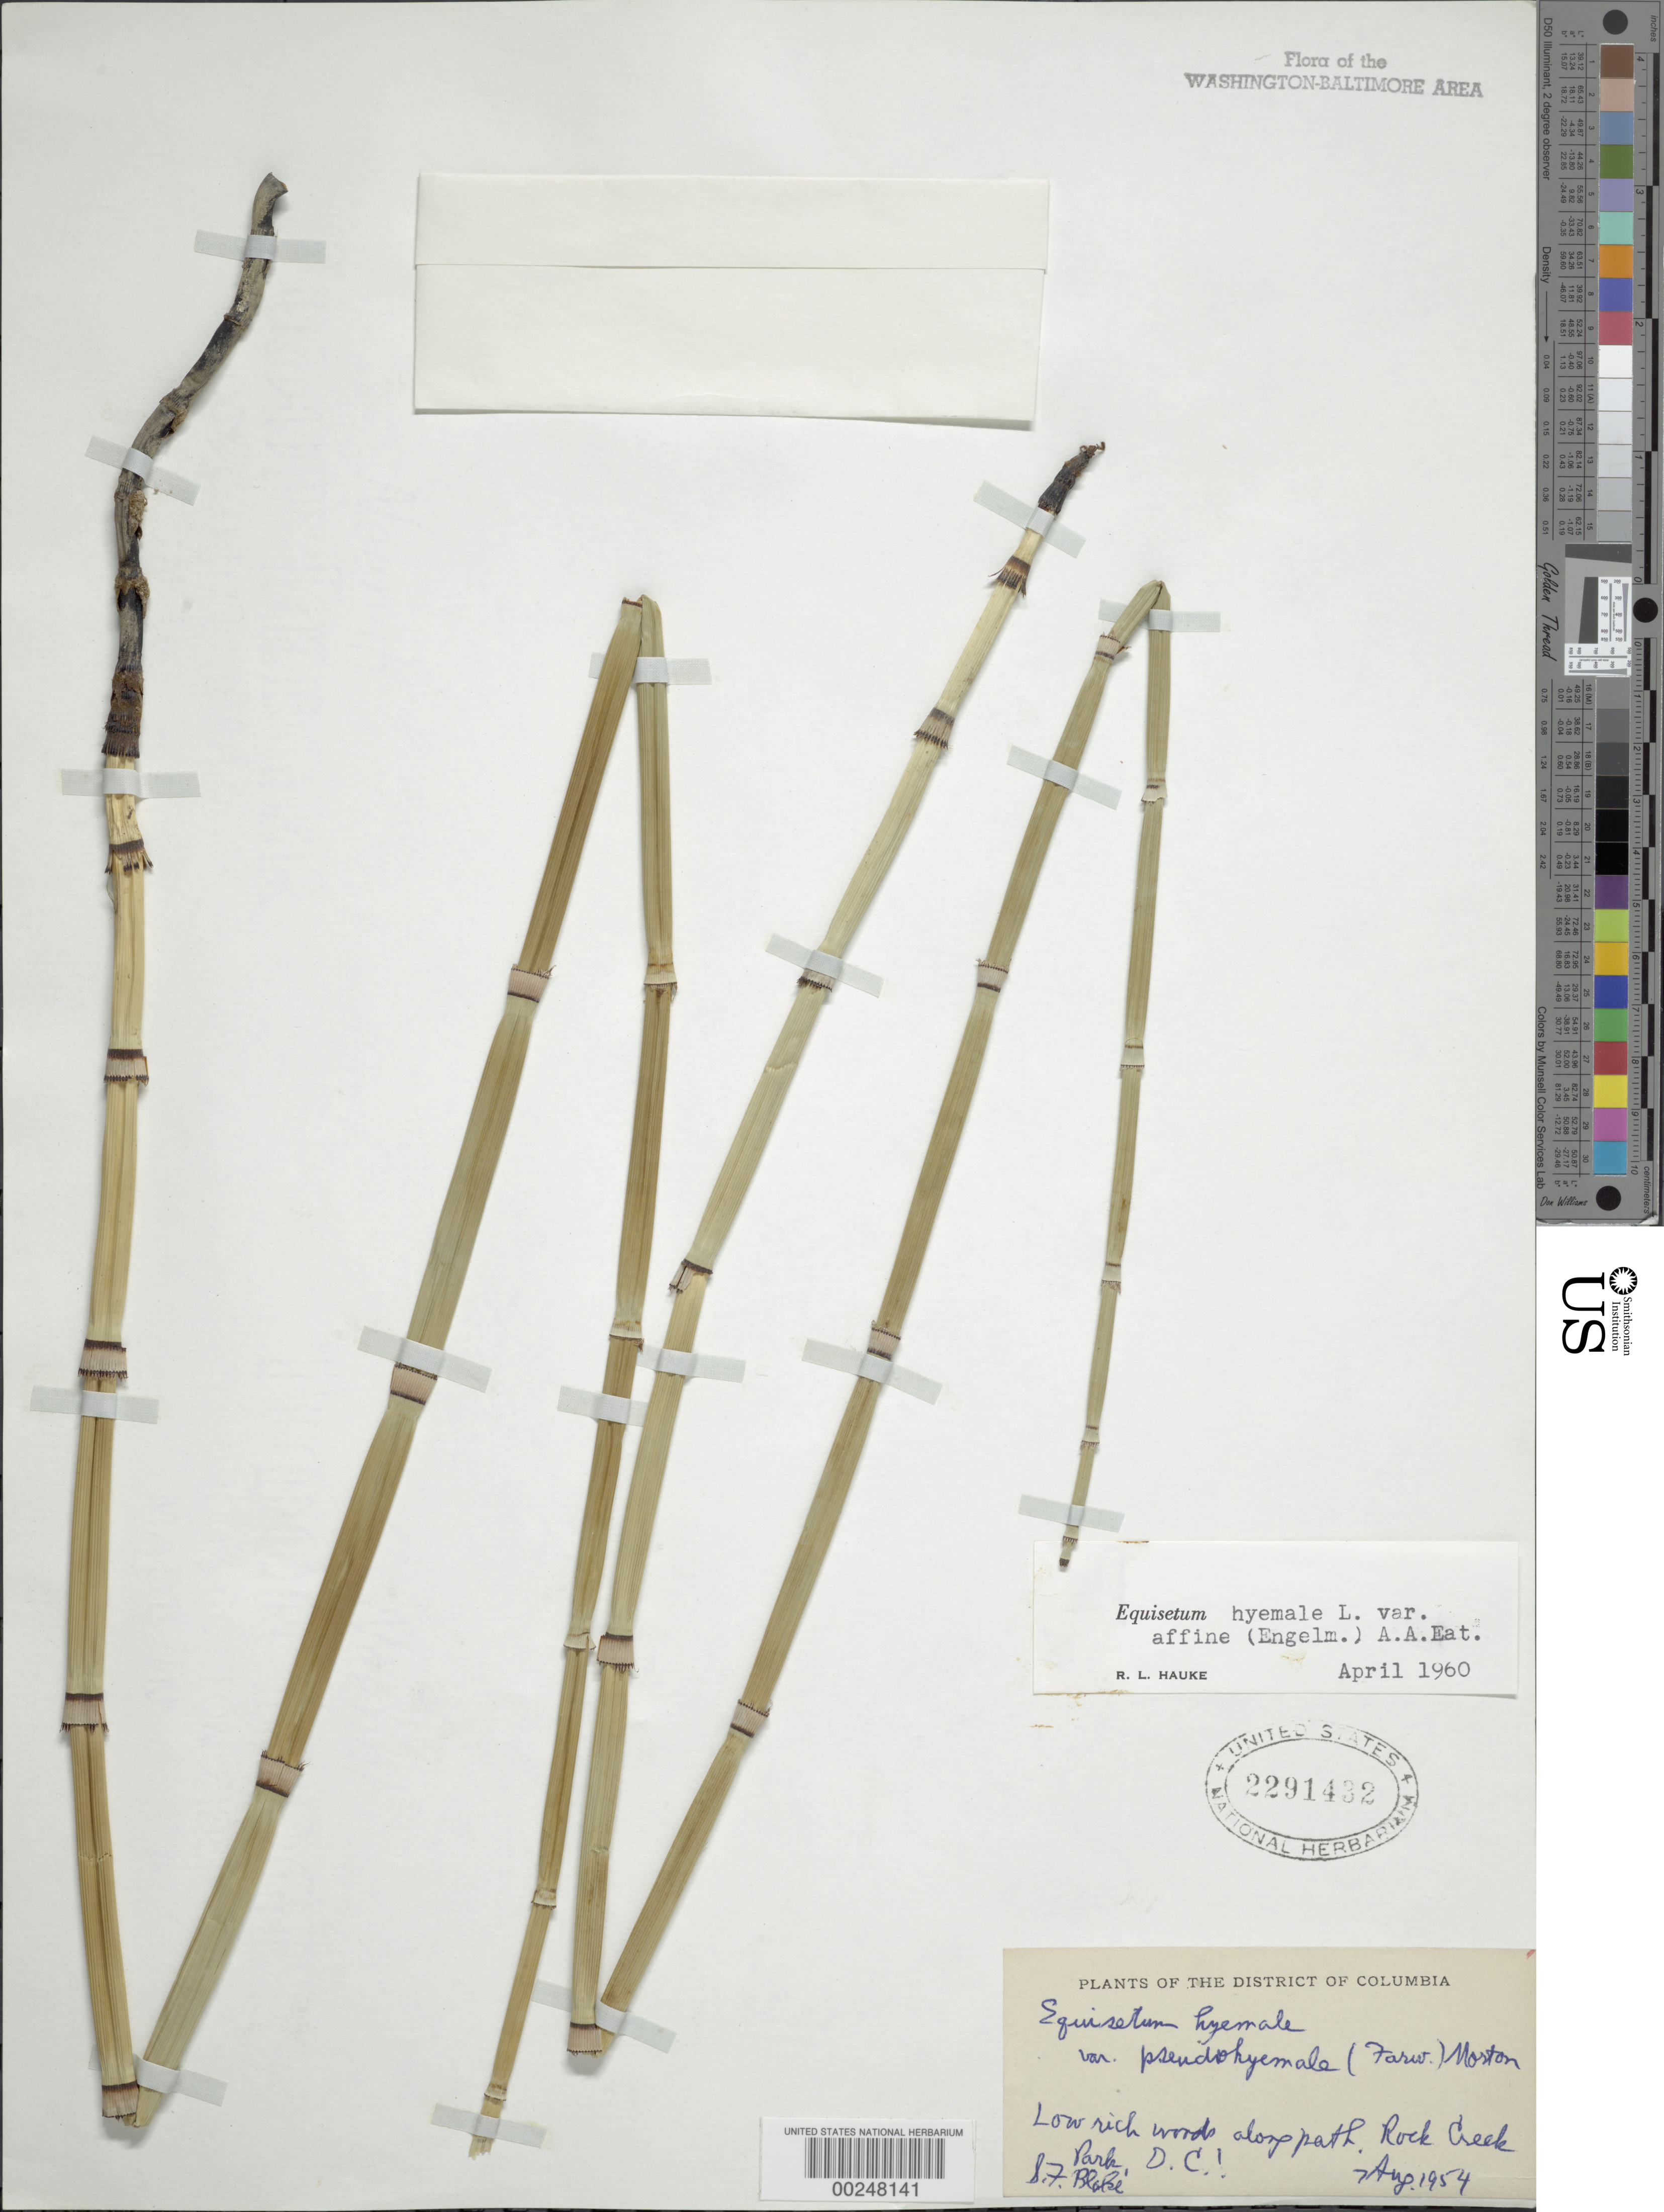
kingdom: Plantae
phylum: Tracheophyta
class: Polypodiopsida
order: Equisetales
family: Equisetaceae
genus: Equisetum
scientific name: Equisetum fluviatile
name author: L.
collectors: S. Blake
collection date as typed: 07 Aug 1954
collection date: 1954-08-07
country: United States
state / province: District of Columbia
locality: Rock Creek Park Rock Creek Park and Vicinity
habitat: Low rich woods along path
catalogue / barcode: US 2291432